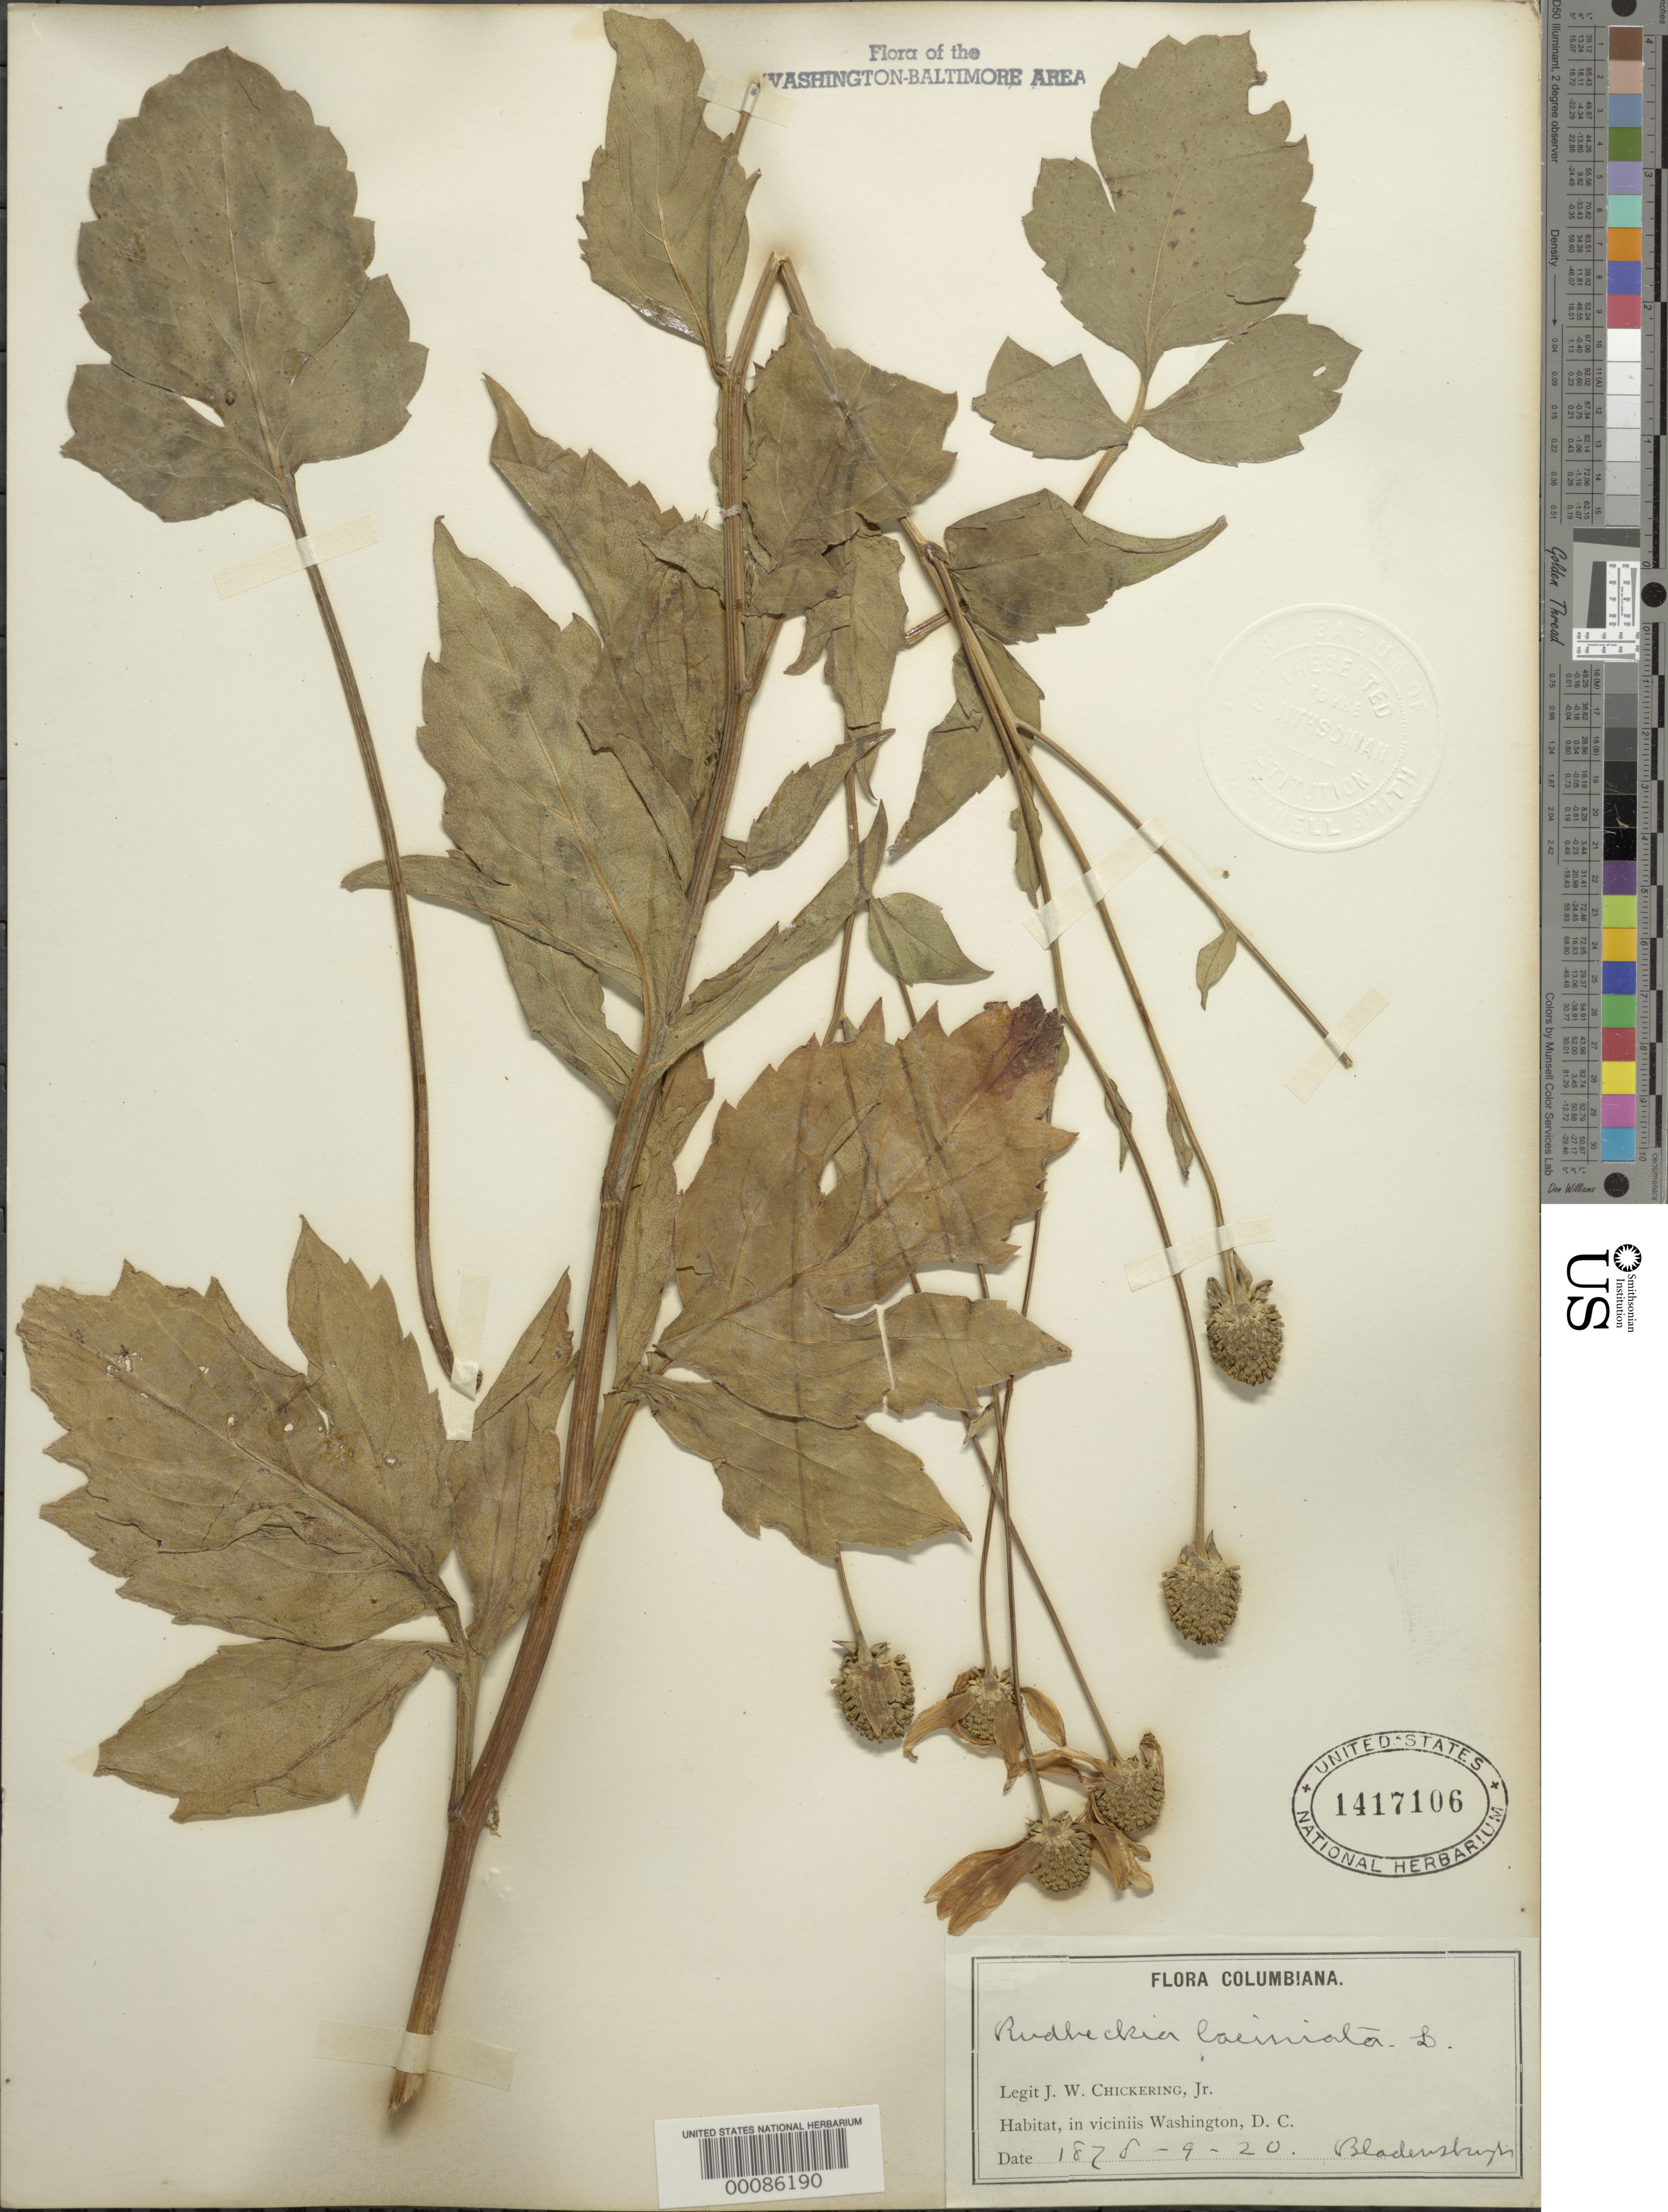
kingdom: Plantae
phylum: Tracheophyta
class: Magnoliopsida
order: Asterales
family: Asteraceae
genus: Rudbeckia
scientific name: Rudbeckia laciniata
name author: L.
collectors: J. Chickering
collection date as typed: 20 Sep 1878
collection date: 1878-09-20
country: United States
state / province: Maryland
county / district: Prince George's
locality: Bladensburg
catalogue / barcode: US 1417106